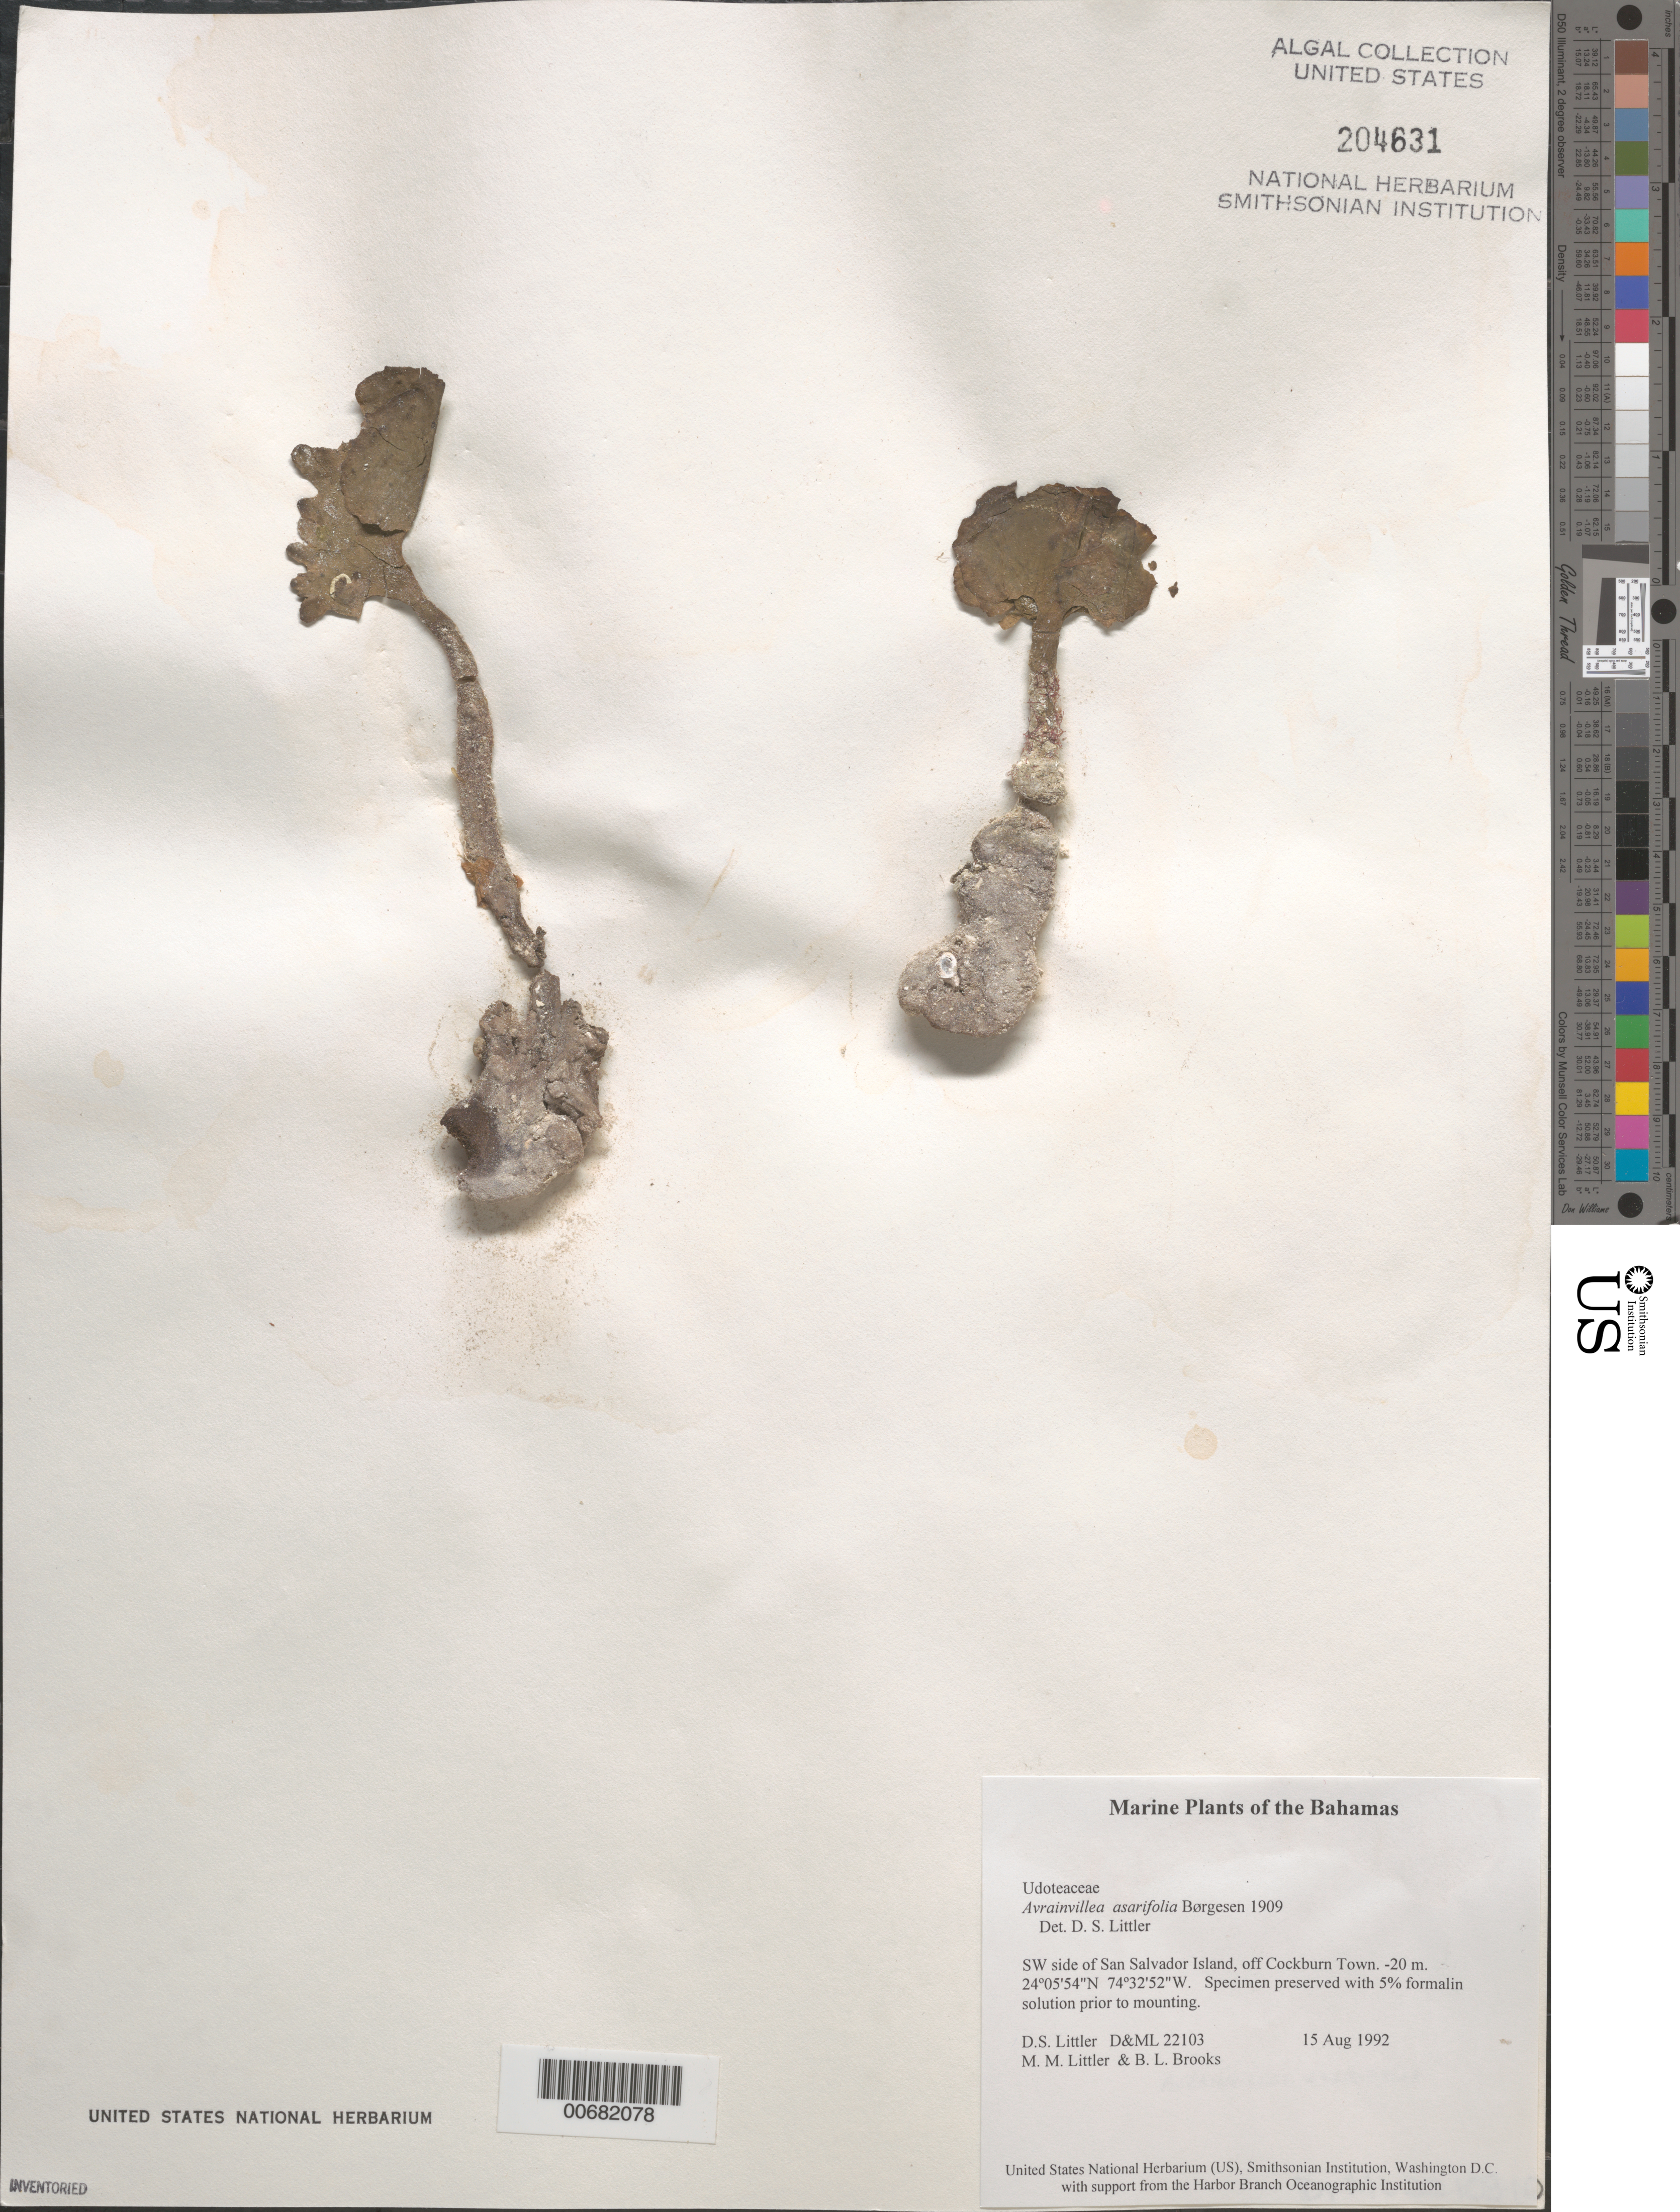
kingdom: Plantae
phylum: Chlorophyta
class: Ulvophyceae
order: Bryopsidales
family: Dichotomosiphonaceae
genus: Avrainvillea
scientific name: Avrainvillea asarifolia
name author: Børgesen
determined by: Littler, D. S.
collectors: D. S. Littler, M. M. Littler & B. Brooks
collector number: D&ML 22103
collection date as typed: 15 Aug 1992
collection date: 1992-08-15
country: Bahamas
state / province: San Salvador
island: San Salvador Island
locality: Off Cockburn Town, southwest side of island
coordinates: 24 05' 54" N, 74 32' 52" W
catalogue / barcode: US 204631